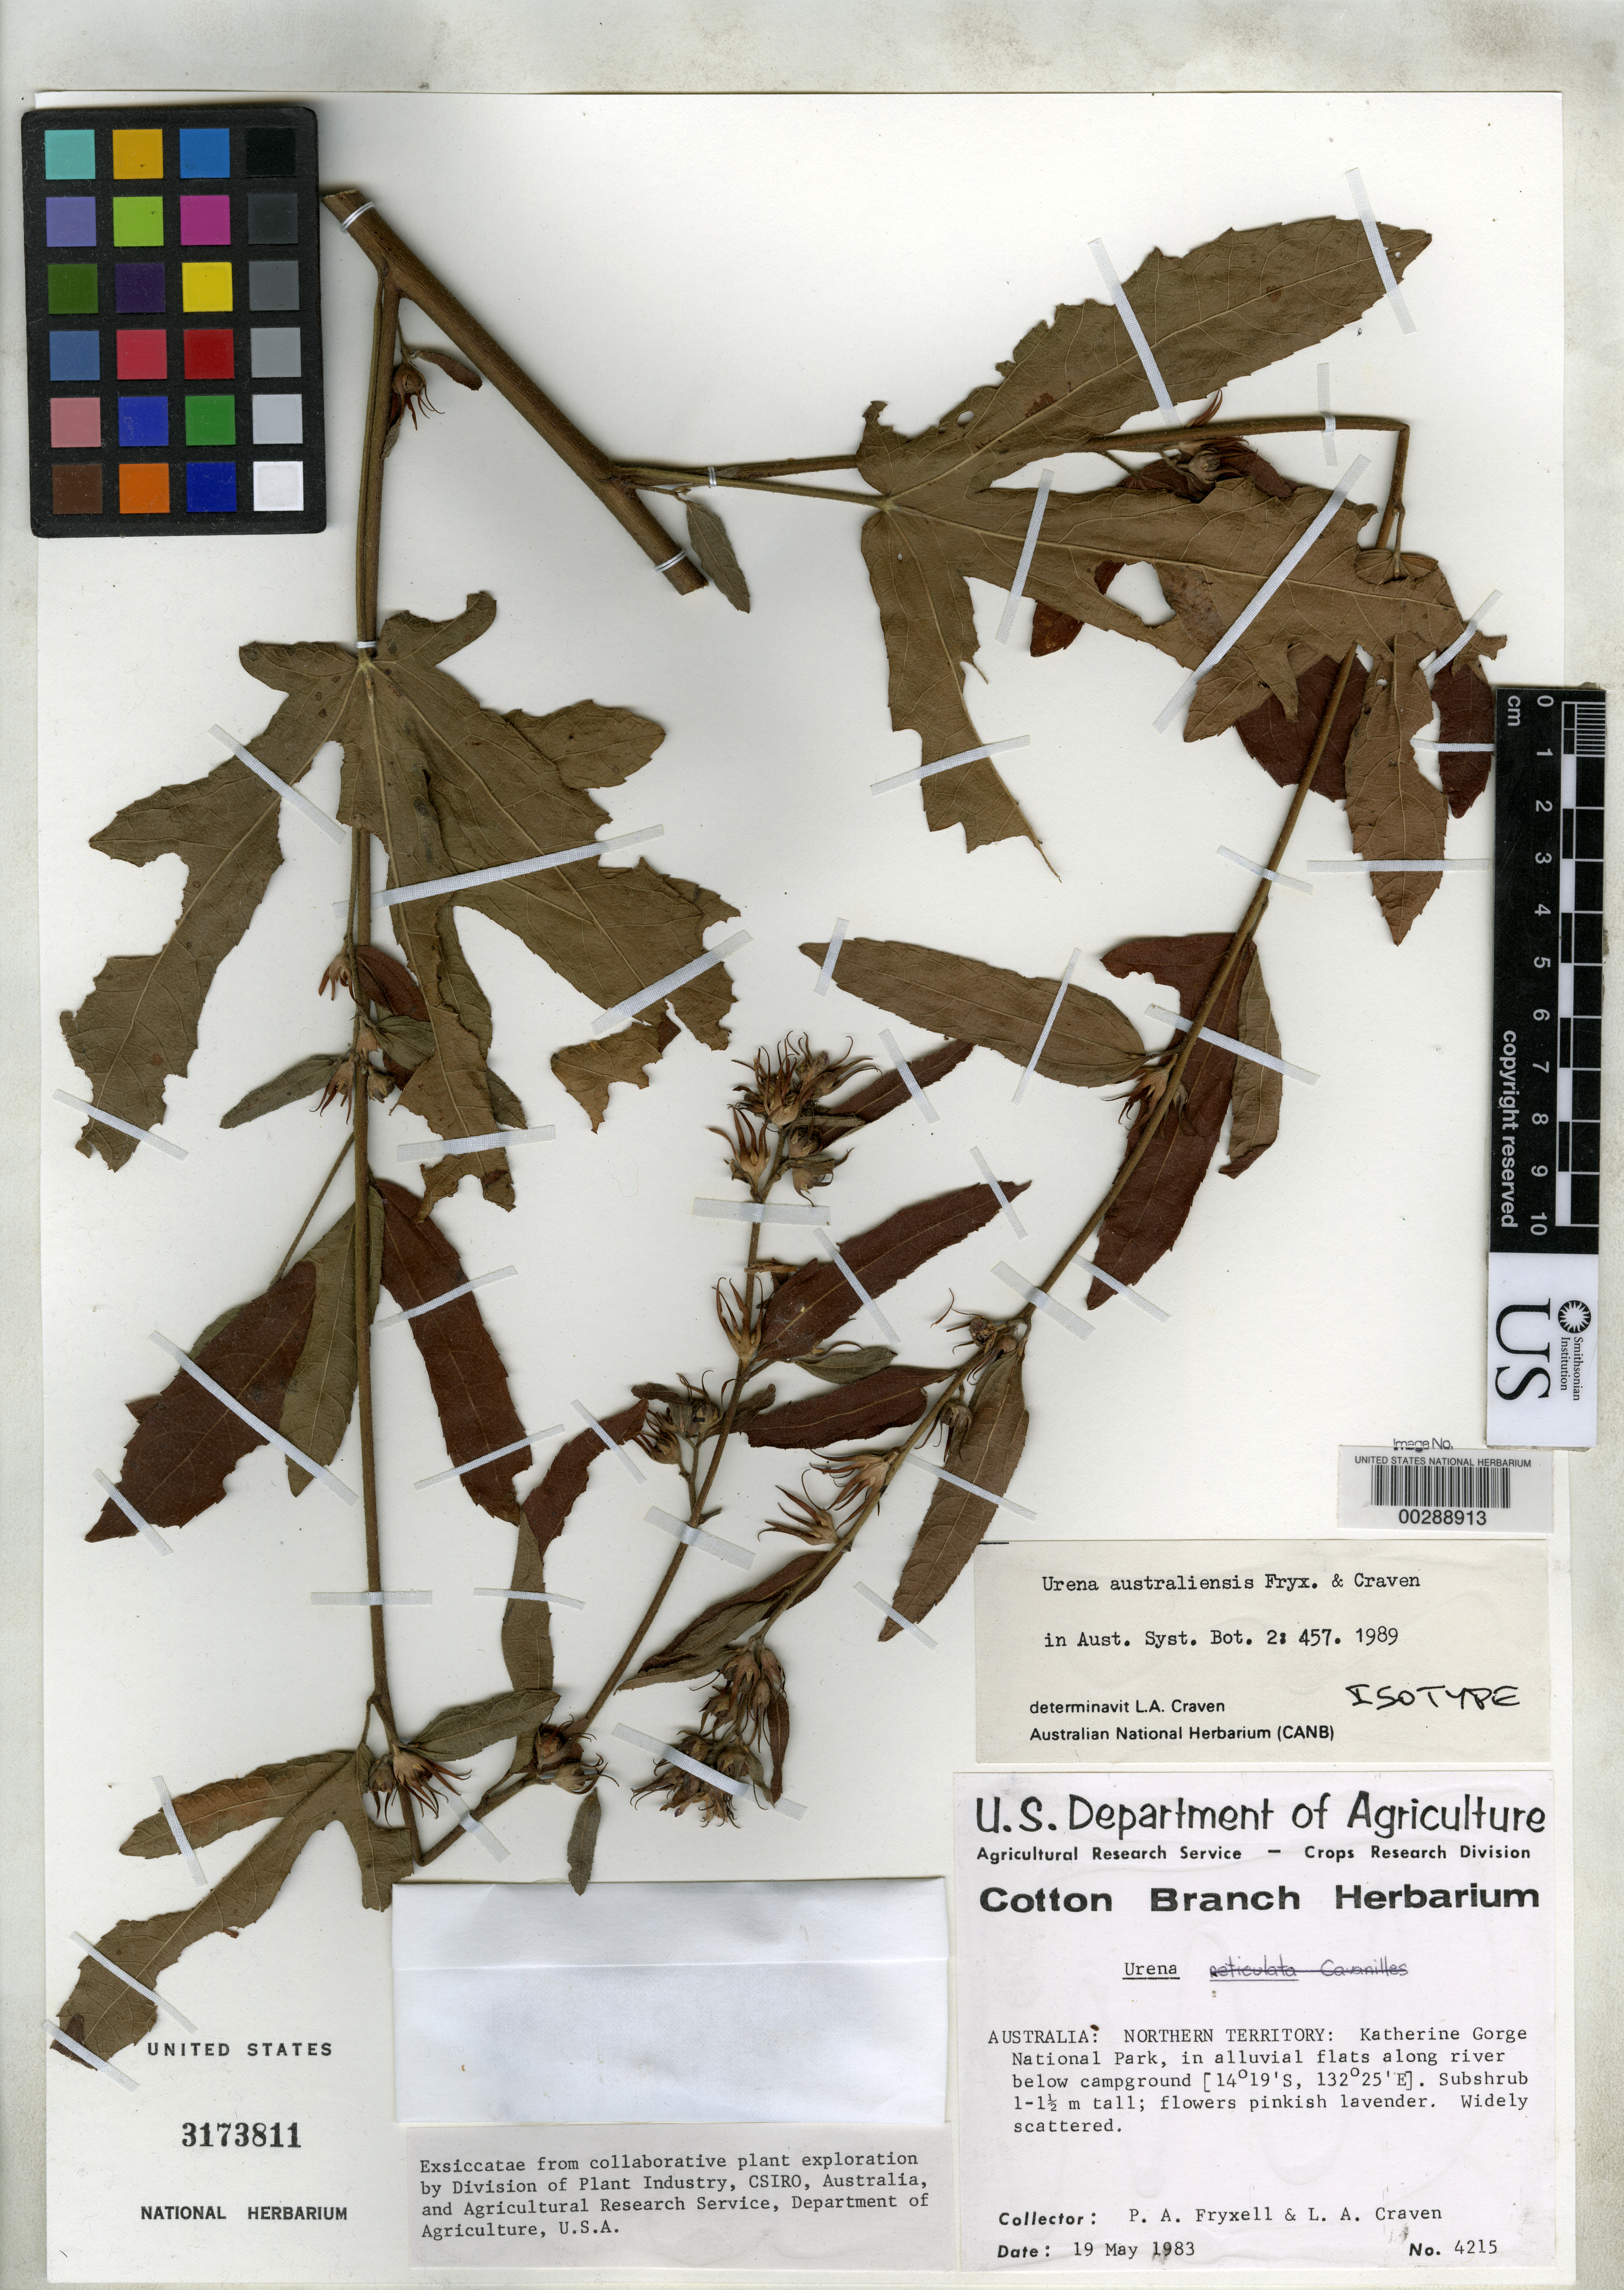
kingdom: Plantae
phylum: Tracheophyta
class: Magnoliopsida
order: Malvales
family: Malvaceae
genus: Urena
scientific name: Urena australiensis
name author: Fryxell & Craven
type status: Isotype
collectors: P. A. Fryxell & L. A. Craven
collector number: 4215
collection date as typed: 19 May 1983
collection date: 1983-05-19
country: Australia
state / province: Northern Territory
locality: Katherine Gorge National Park, alluvial flats along river below campground.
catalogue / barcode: US 3173811